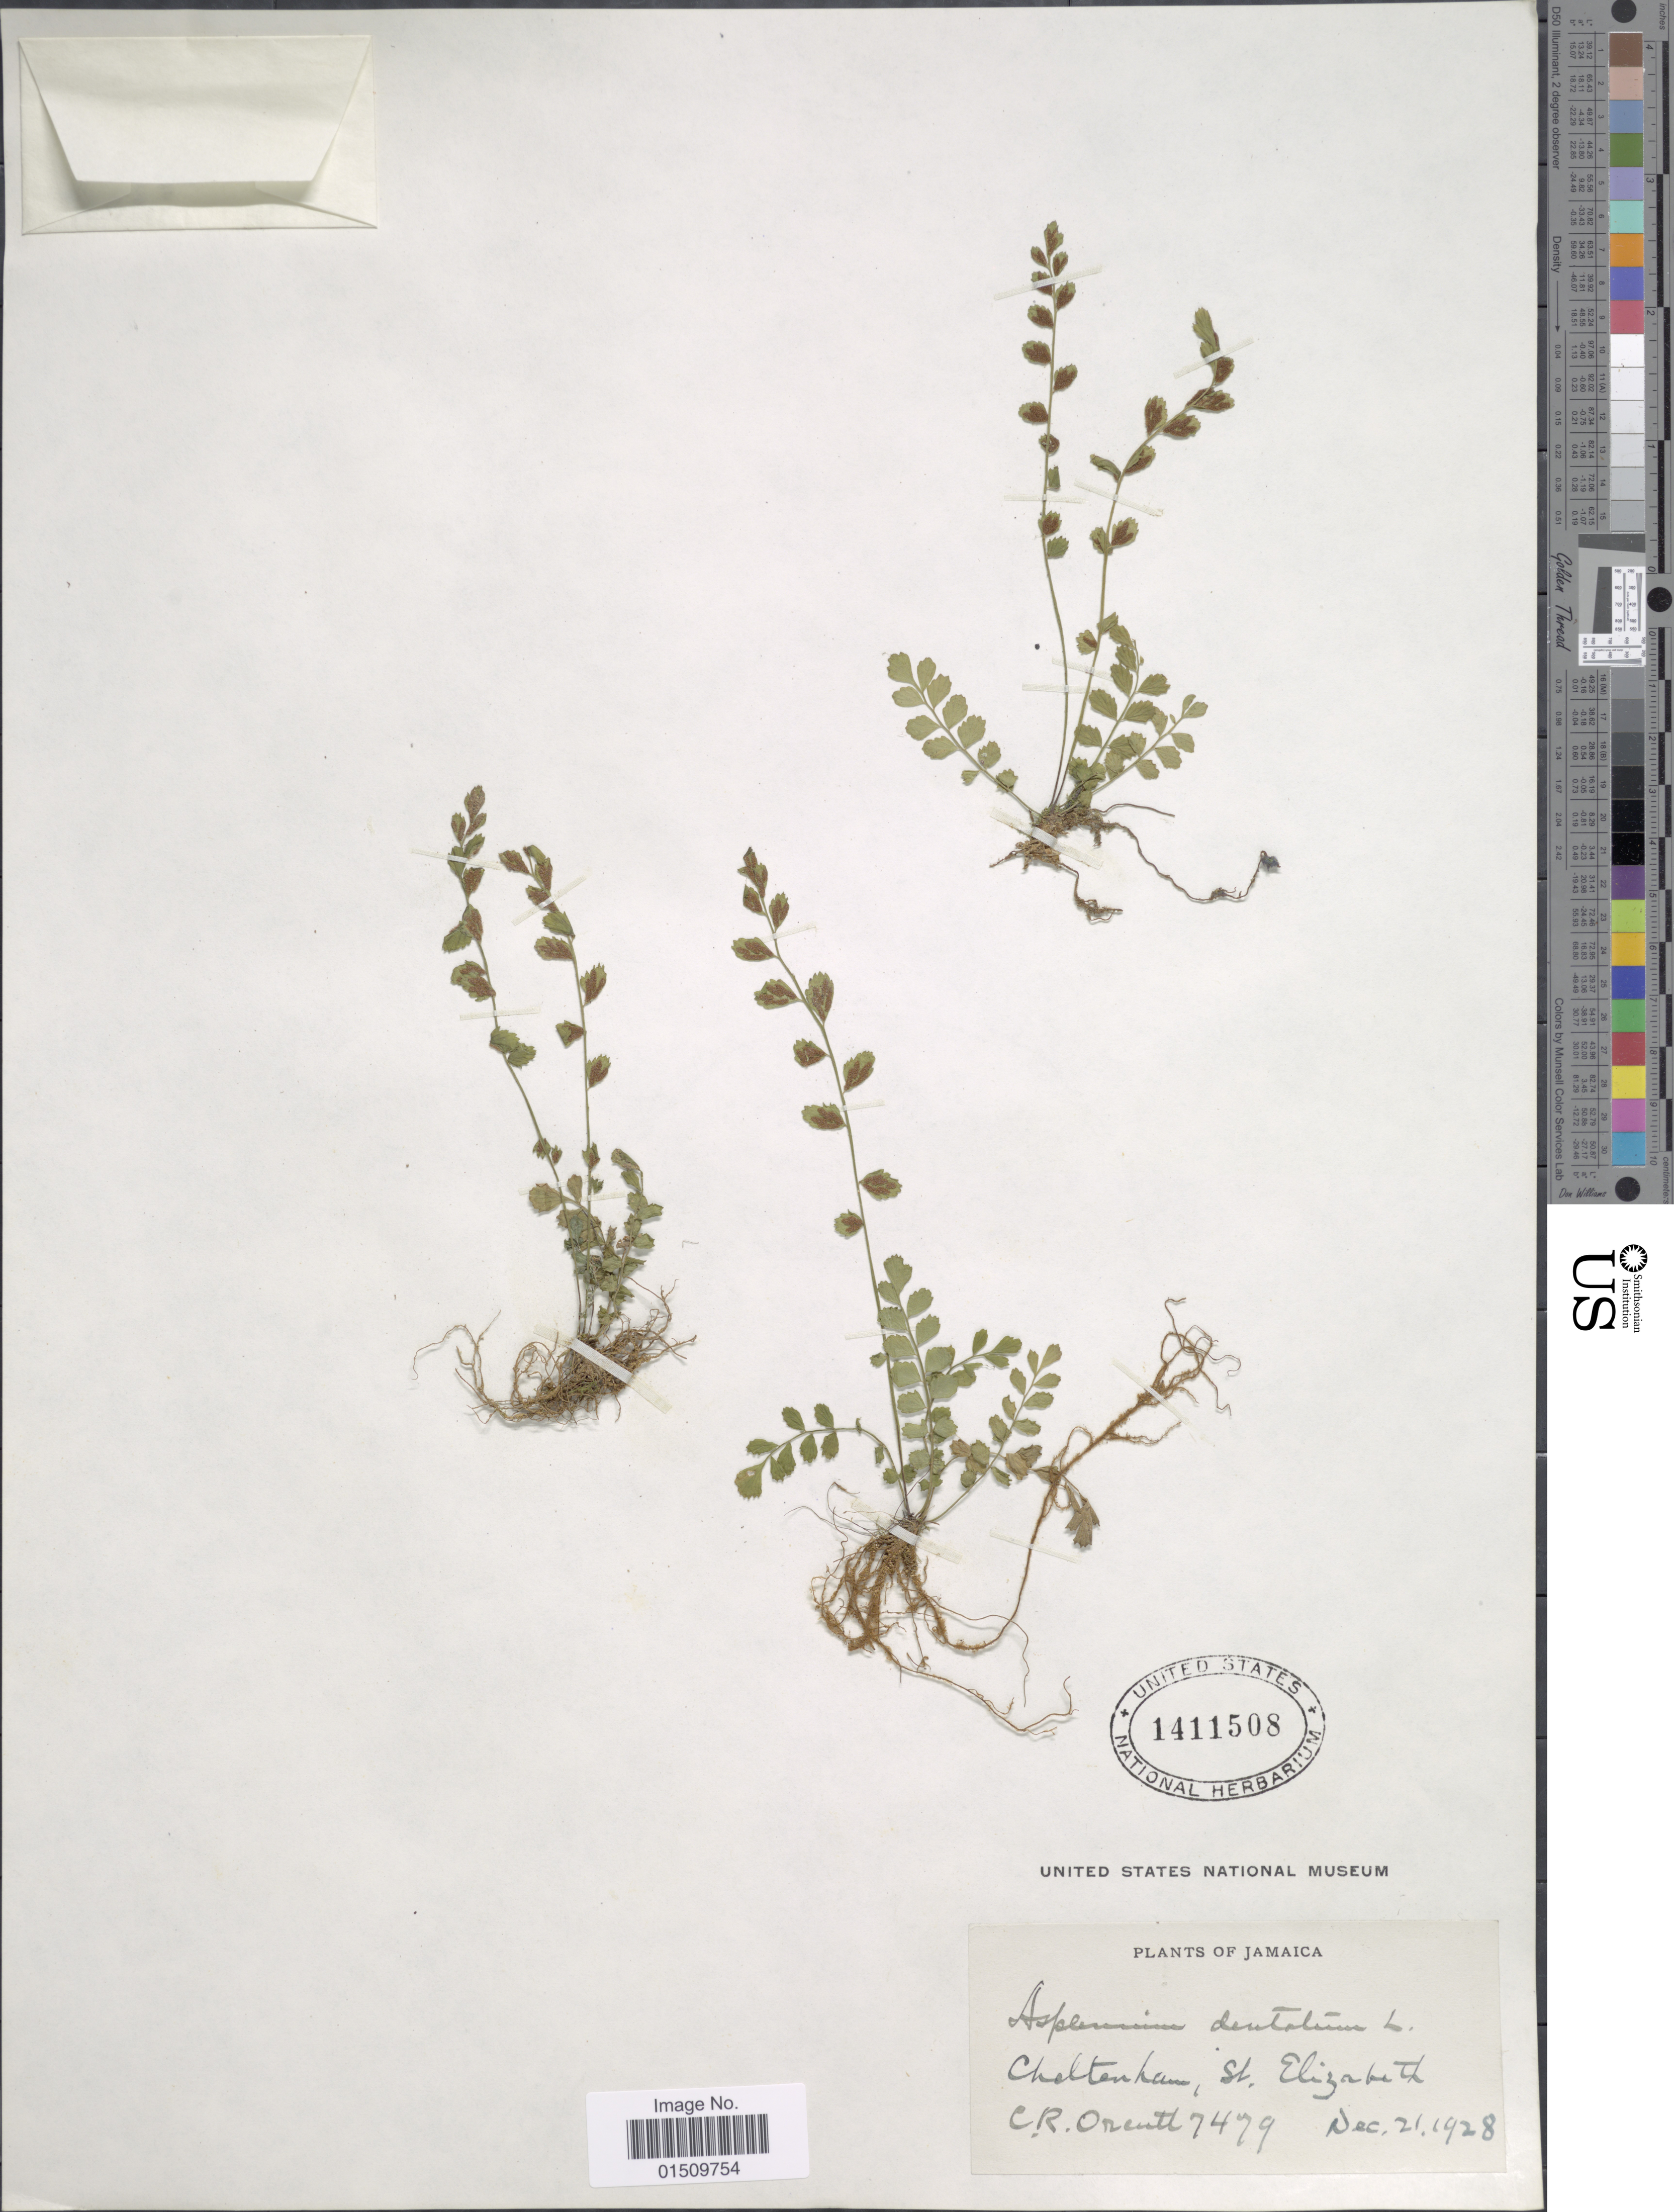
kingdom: Plantae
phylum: Tracheophyta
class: Polypodiopsida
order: Polypodiales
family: Aspleniaceae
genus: Asplenium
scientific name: Asplenium trichomanes-dentatum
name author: L.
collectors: C. R. Orcutt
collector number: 7479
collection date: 1928-12-21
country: Jamaica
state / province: Saint Elizabeth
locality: Jamaica, Cheltenham. St. Elizabeth.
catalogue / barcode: US 1411508